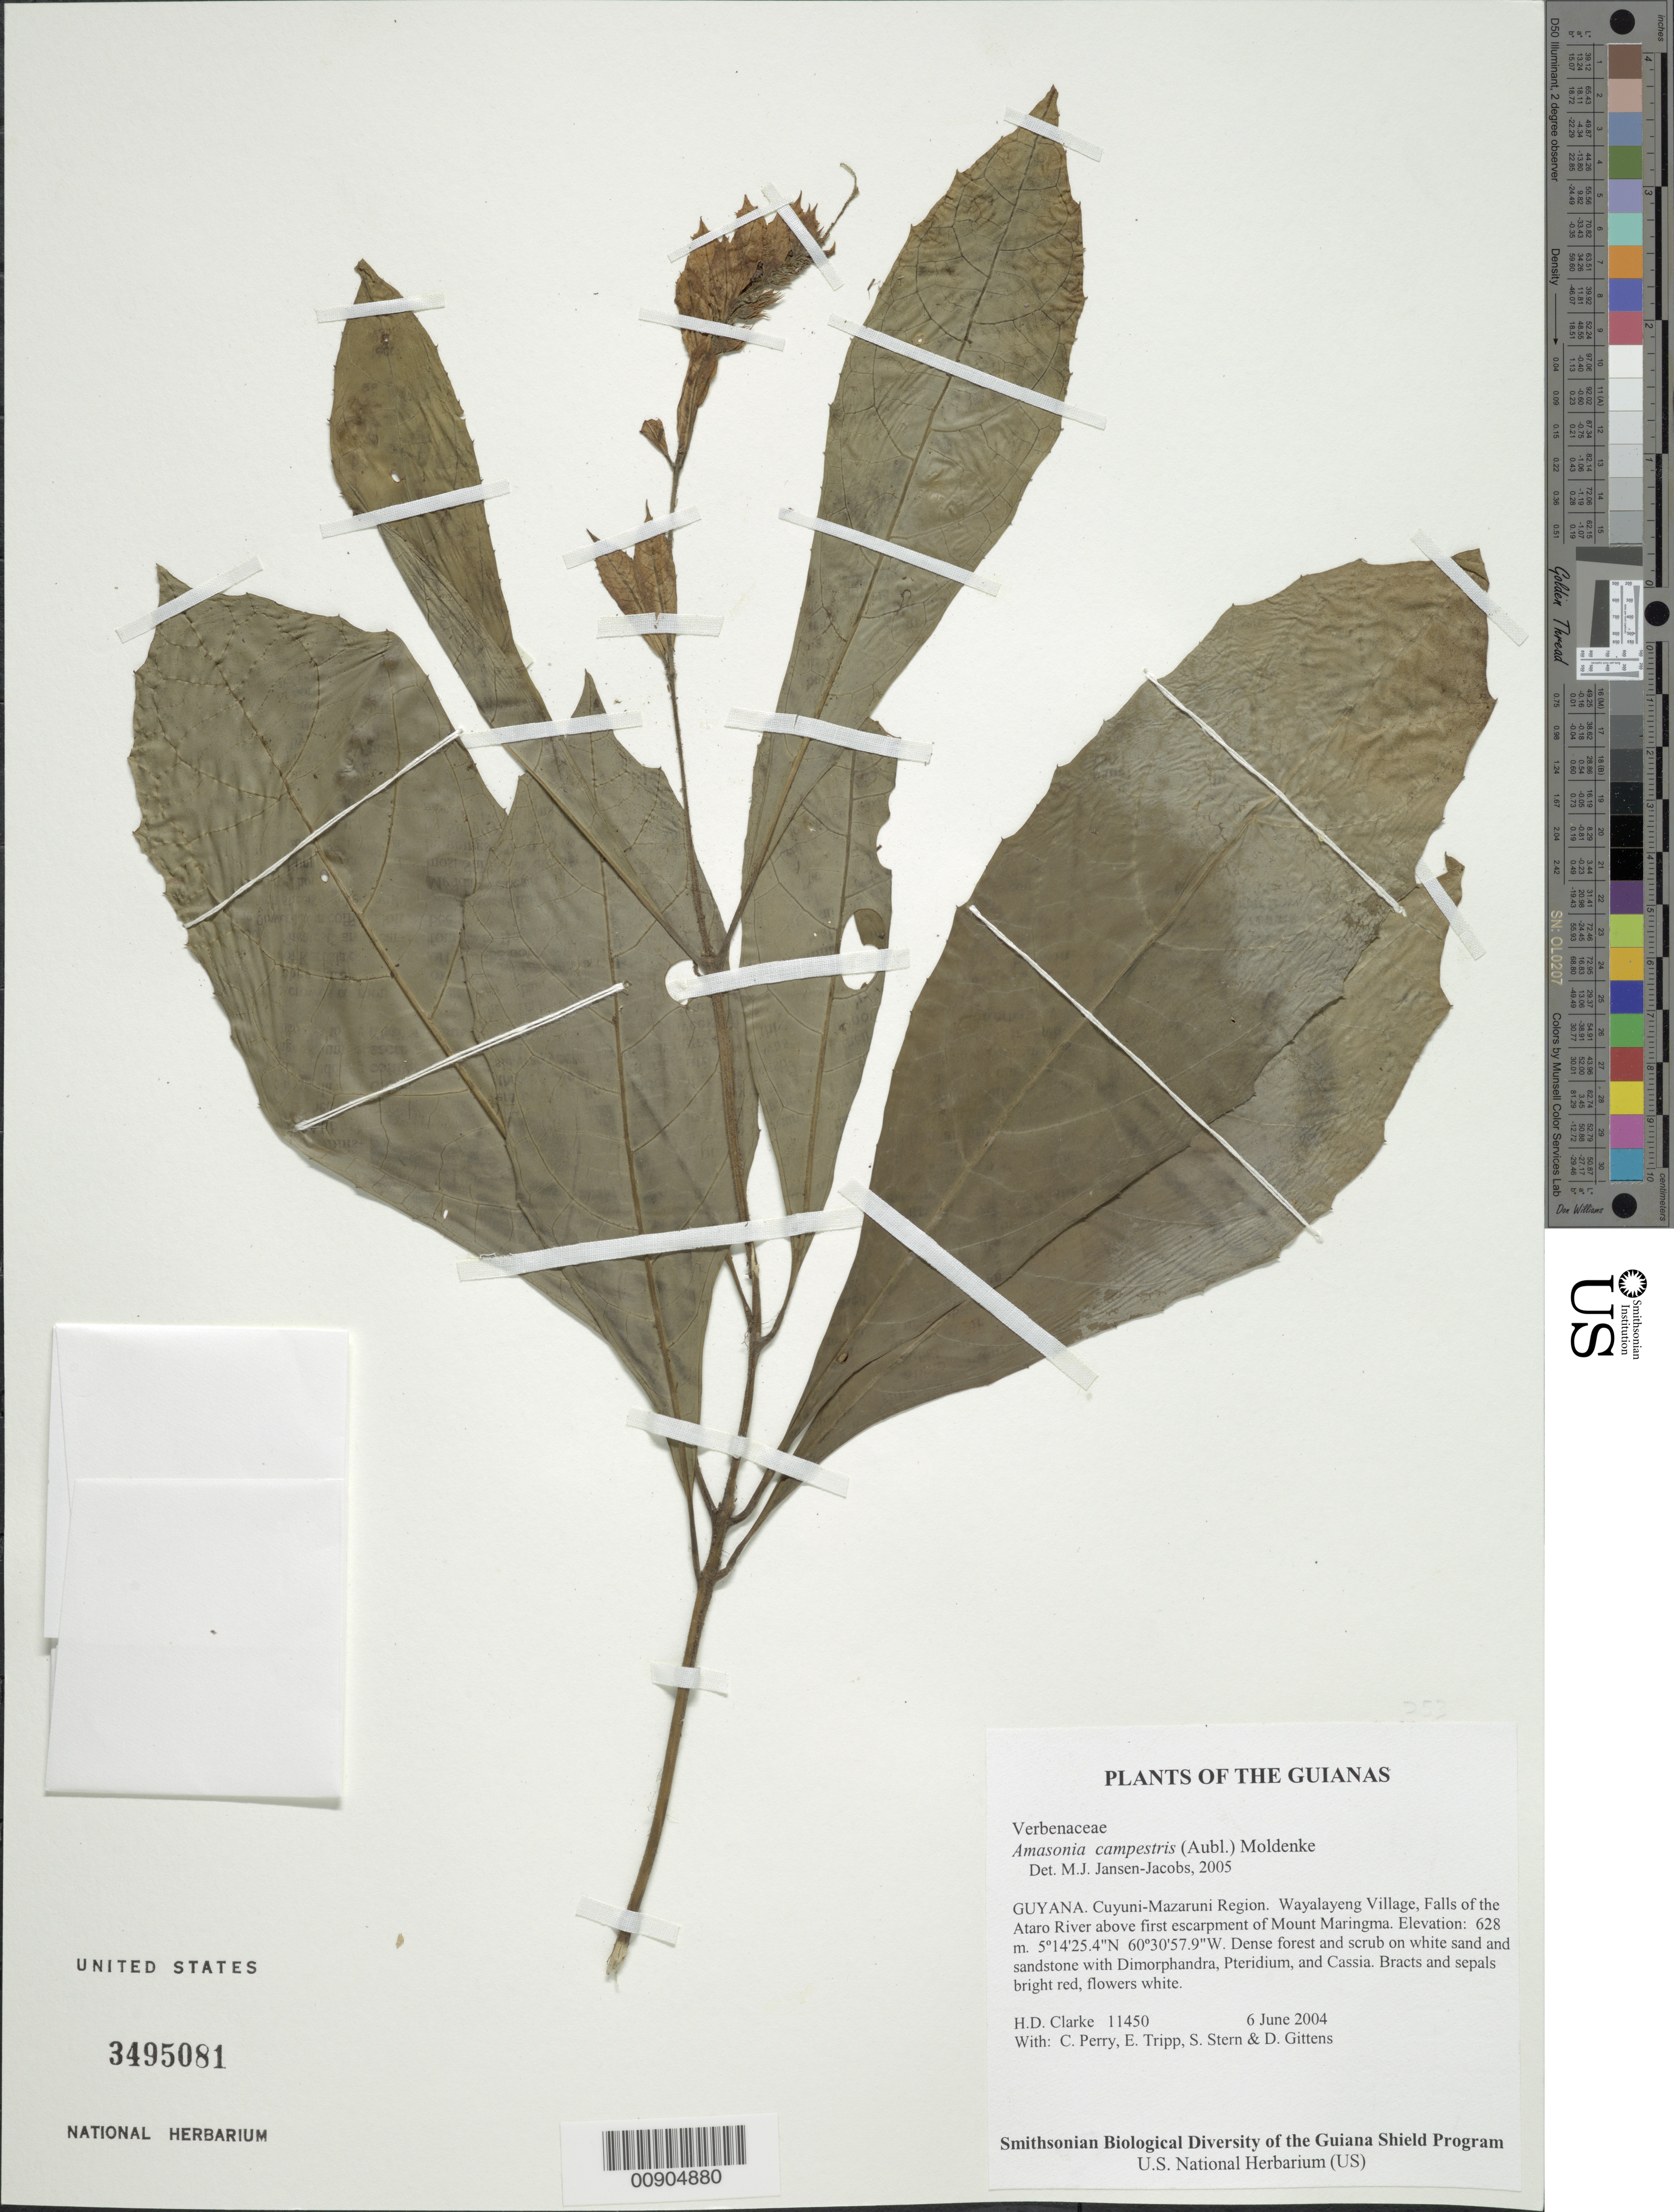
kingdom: Plantae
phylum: Tracheophyta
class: Magnoliopsida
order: Lamiales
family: Lamiaceae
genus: Amasonia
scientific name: Amasonia campestris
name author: (Aubl.) Moldenke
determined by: Jansen-Jacobs, M. J., (U), Nationaal Herbarium Nederland, Utrecht University branch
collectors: H. D. Clarke, C. Perry, E. Tripp, S. R. Stern & D. Gittens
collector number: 11450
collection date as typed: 6 June 2004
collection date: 2004-06-06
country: Guyana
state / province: Cuyuni-Mazaruni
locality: Wayalayeng Village, Falls of the Ataro River above first escarpment of Mount Maringma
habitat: Dense forest and scrub on white sand and sandstone with Dimorphandra, Pteridium, and Cassia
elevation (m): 628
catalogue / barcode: US 3495081